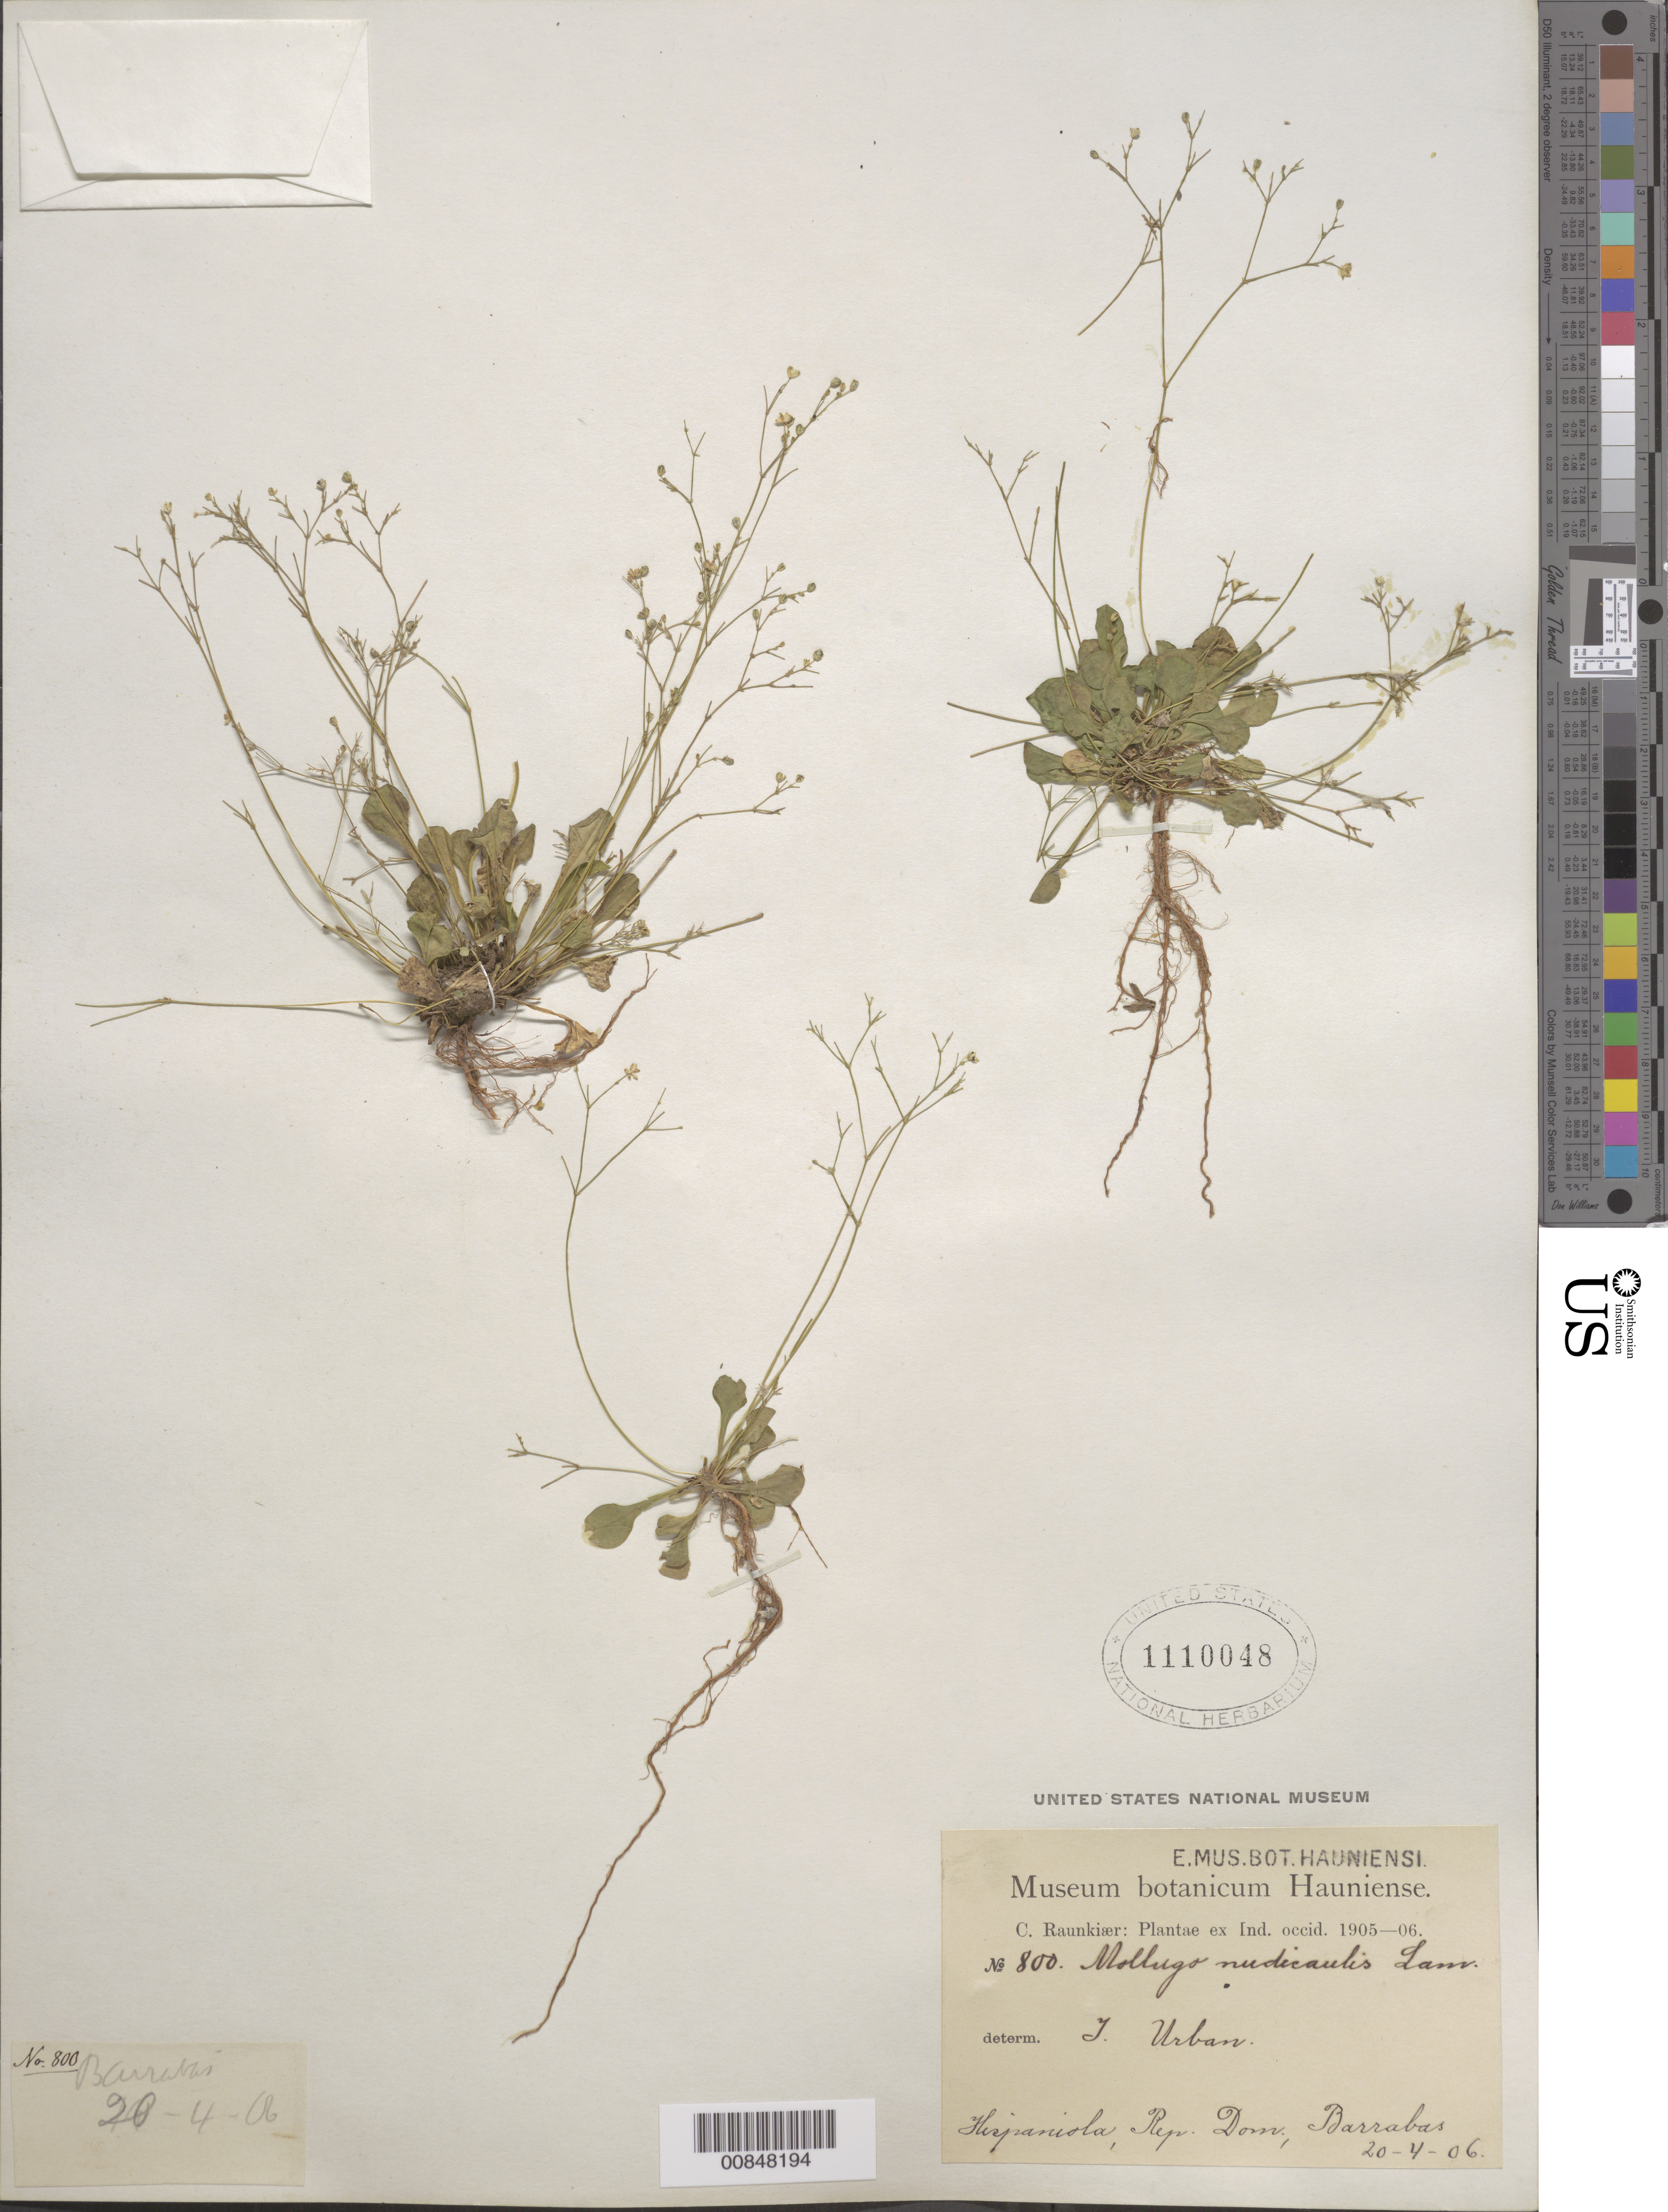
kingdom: Plantae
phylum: Tracheophyta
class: Magnoliopsida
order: Caryophyllales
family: Molluginaceae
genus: Paramollugo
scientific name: Paramollugo spathulata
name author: (Sw.) Sukhor.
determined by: Strong, Mark T., (BOT), Smithsonian Institution - National Museum of Natural History (UNITED STATES)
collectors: C. C. Raunkiaer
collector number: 800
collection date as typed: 20 Apr 1906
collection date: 1906-04-20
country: Dominican Republic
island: Hispaniola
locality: Barrabas.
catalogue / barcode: US 1110048